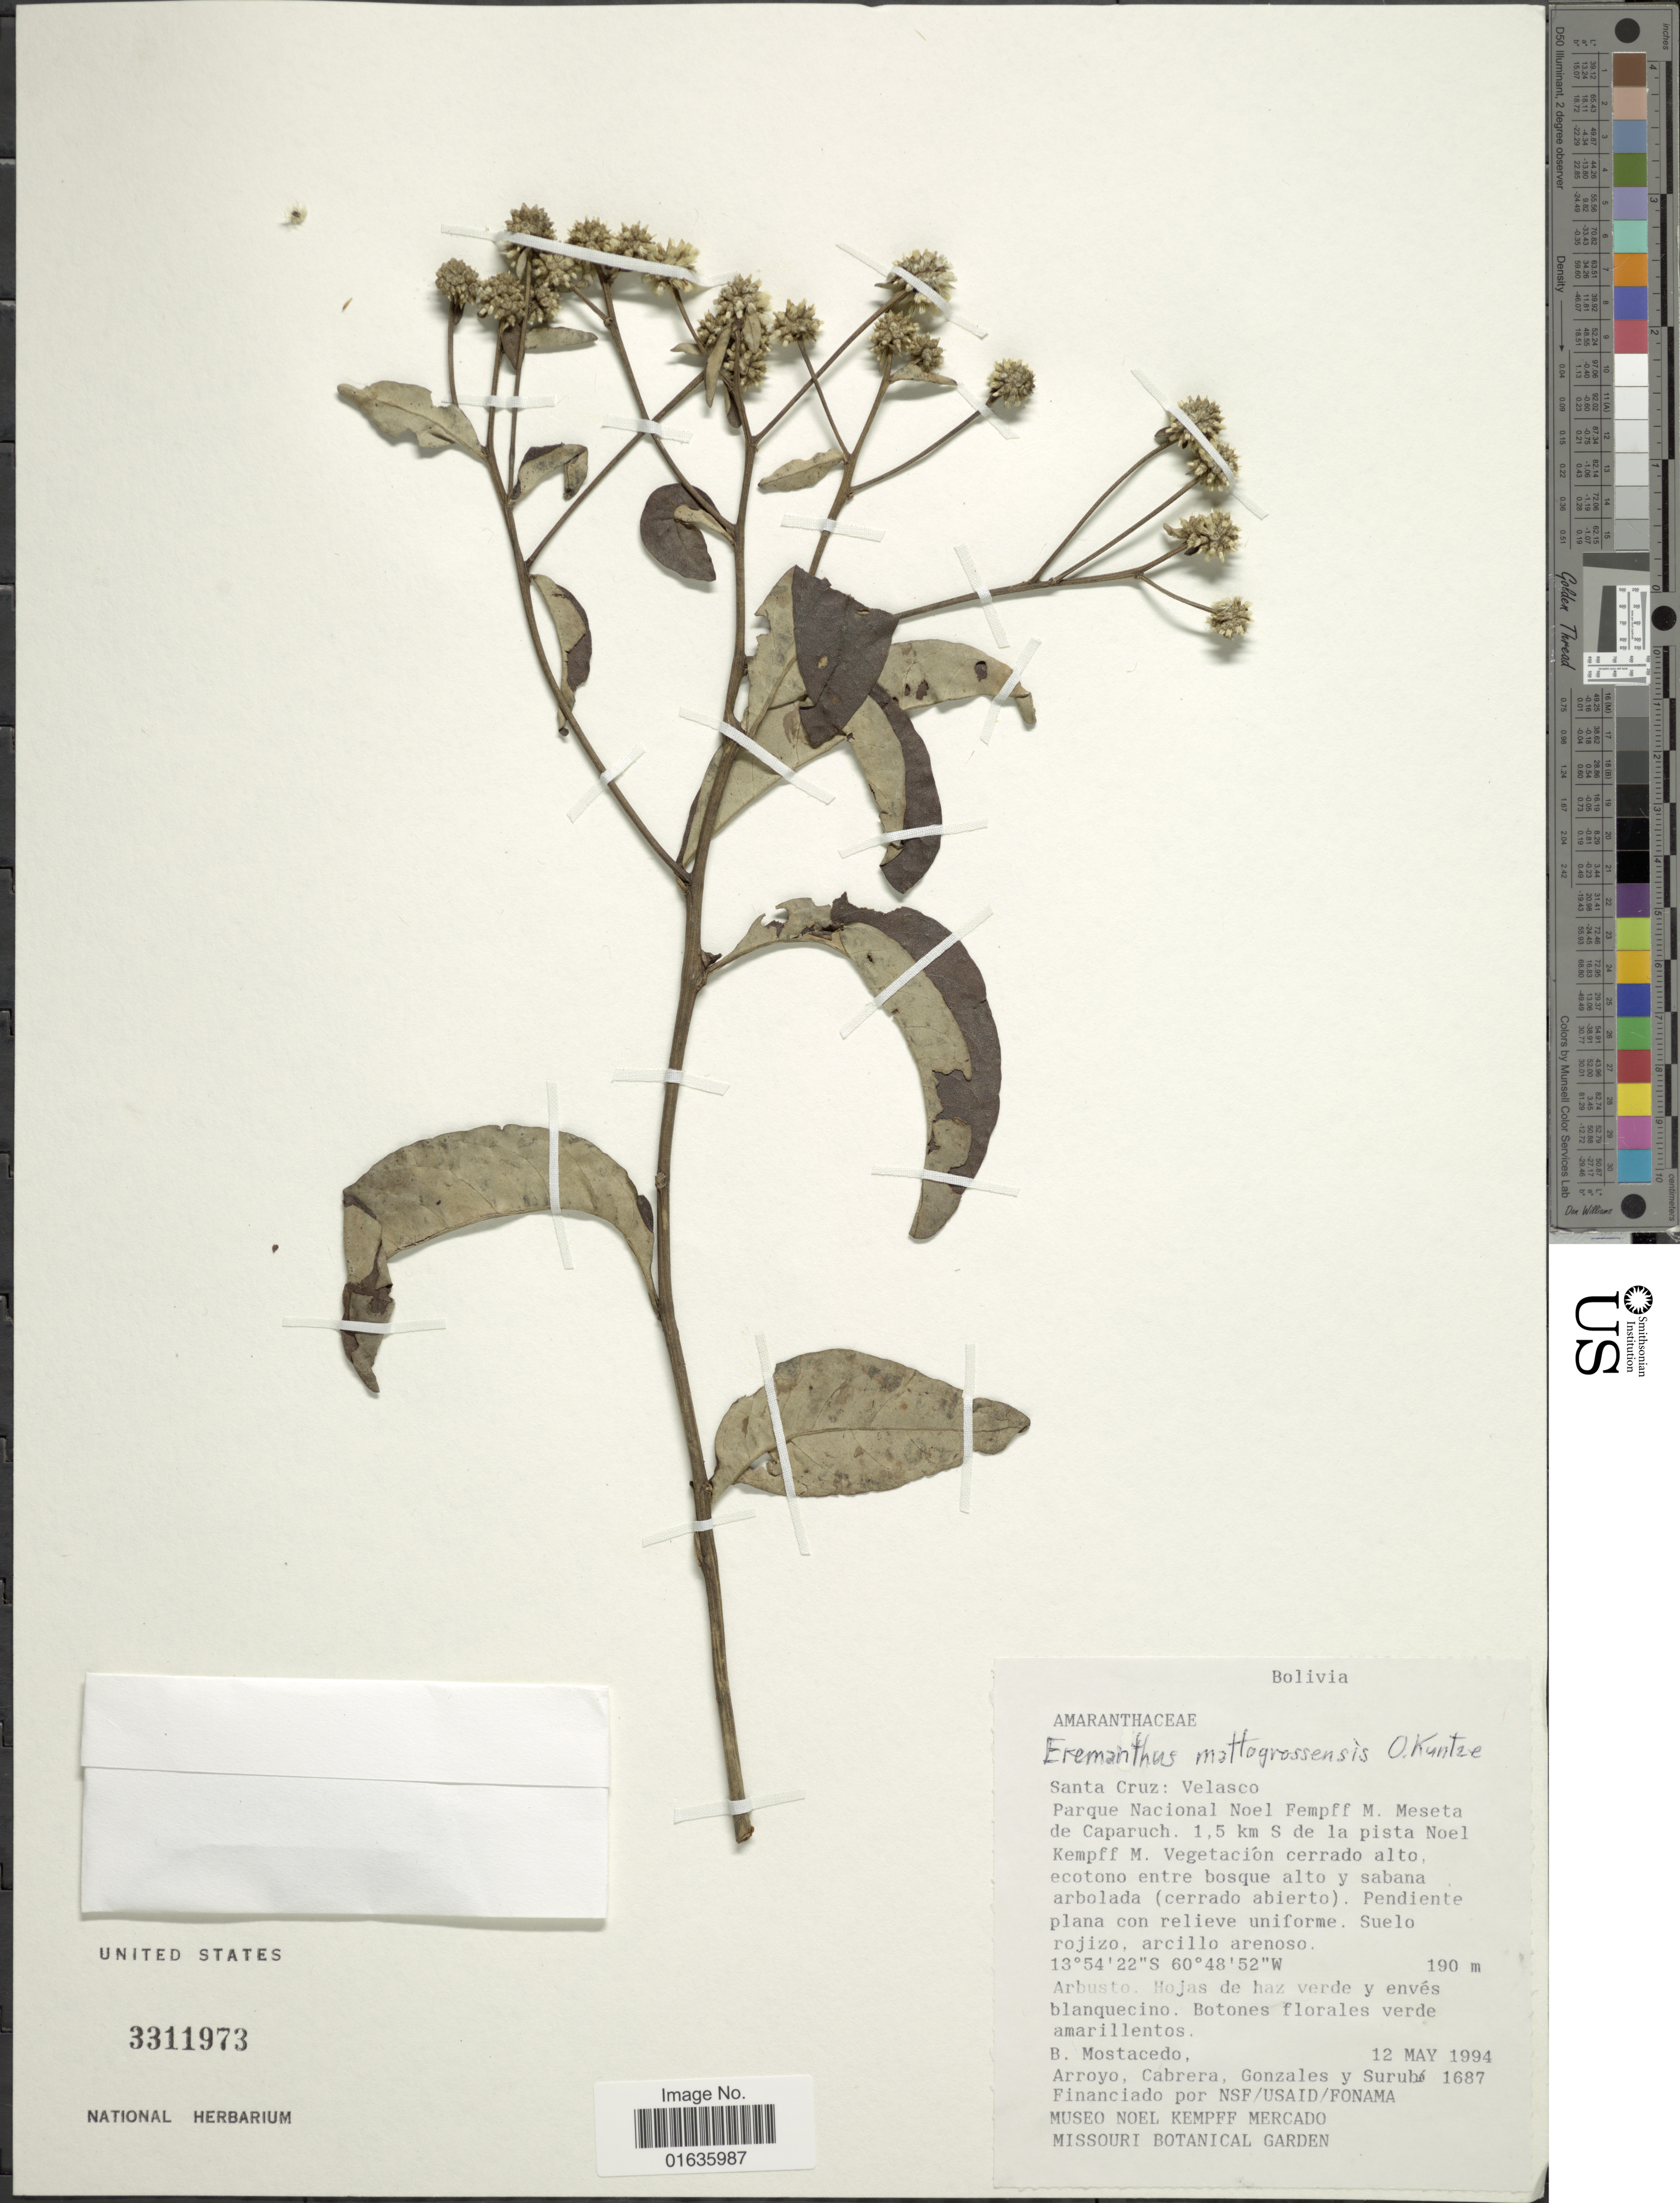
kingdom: Plantae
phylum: Tracheophyta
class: Magnoliopsida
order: Asterales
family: Asteraceae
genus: Eremanthus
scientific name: Eremanthus mattogrossensis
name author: Kuntze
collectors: B. Mostacedo, Arroyo, --, Cabrera, --, Gonzales, -- & Surubi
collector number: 1687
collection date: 1994-05-12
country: Bolivia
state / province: Santa Cruz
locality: Velasco. Parque Nacional Noel Kempff M. Meseta de Caparuch. 1,5 km S de la pista Noel Kempff M.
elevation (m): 190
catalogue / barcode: US 3311973